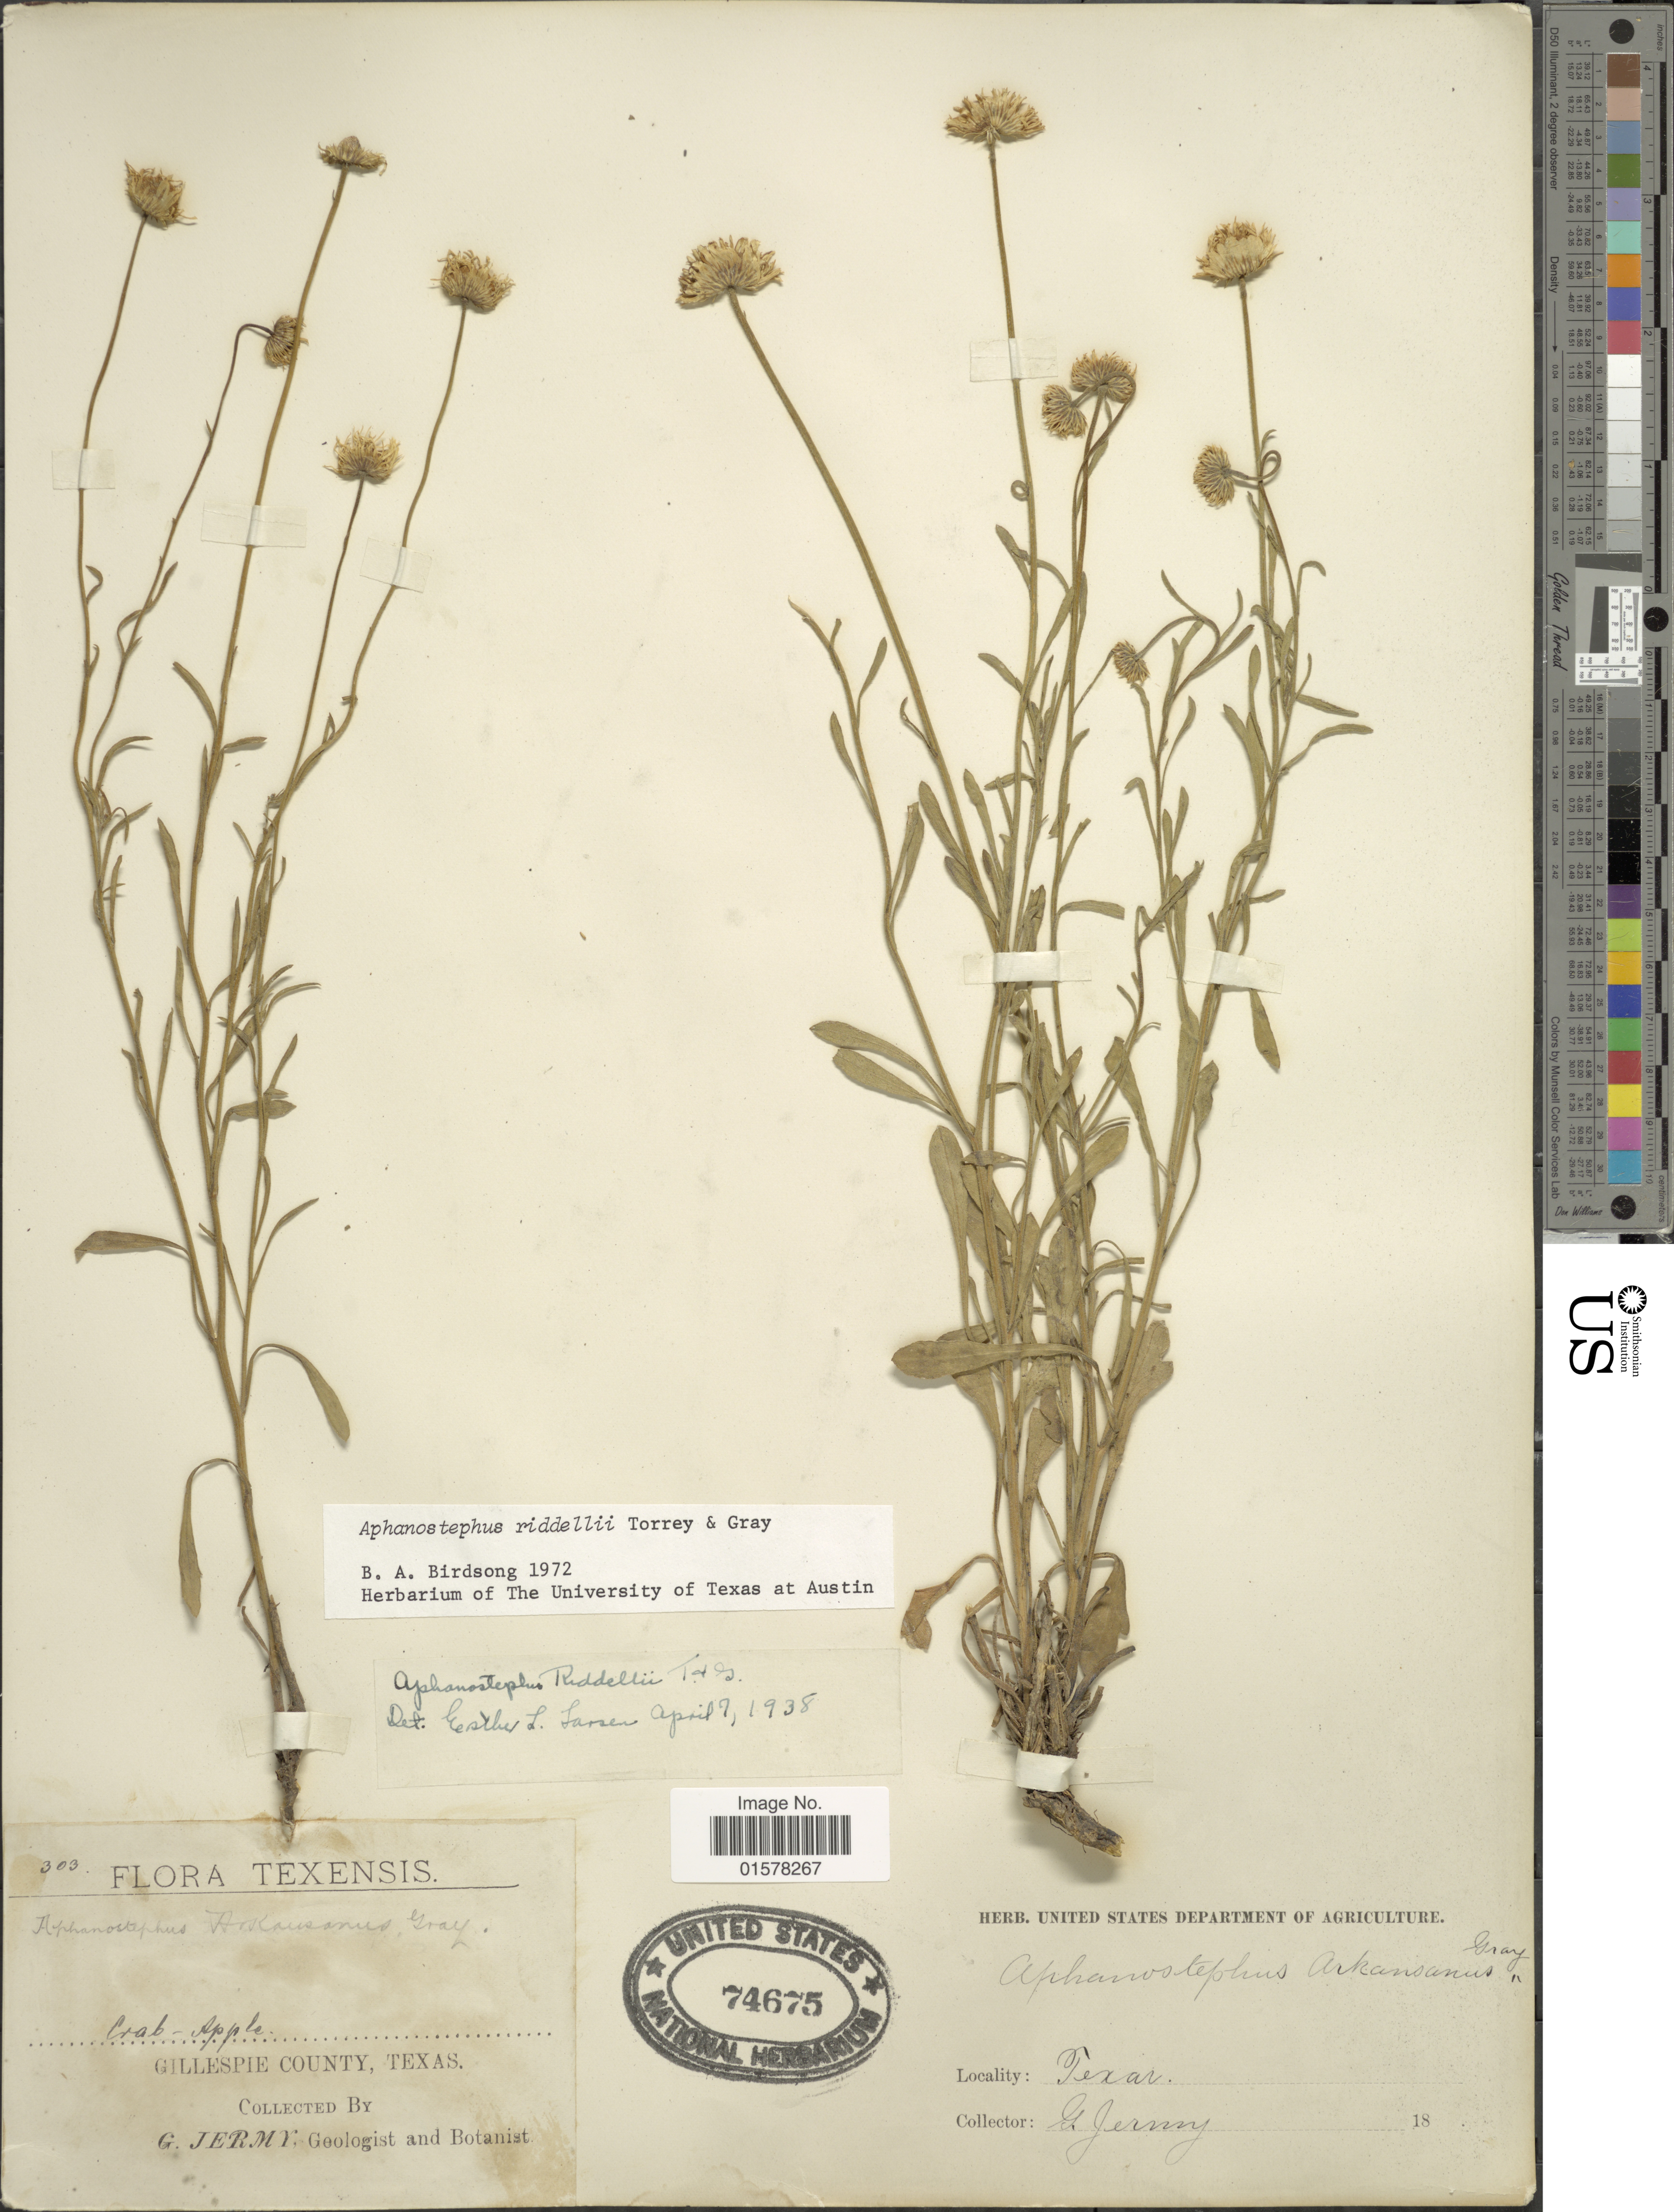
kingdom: Plantae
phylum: Tracheophyta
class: Magnoliopsida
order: Asterales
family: Asteraceae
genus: Aphanostephus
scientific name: Aphanostephus riddellii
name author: Torr. & A. Gray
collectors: G. Jermy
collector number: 303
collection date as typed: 18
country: United States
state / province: Texas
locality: Gillespie County, Texas.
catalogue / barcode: US 74675